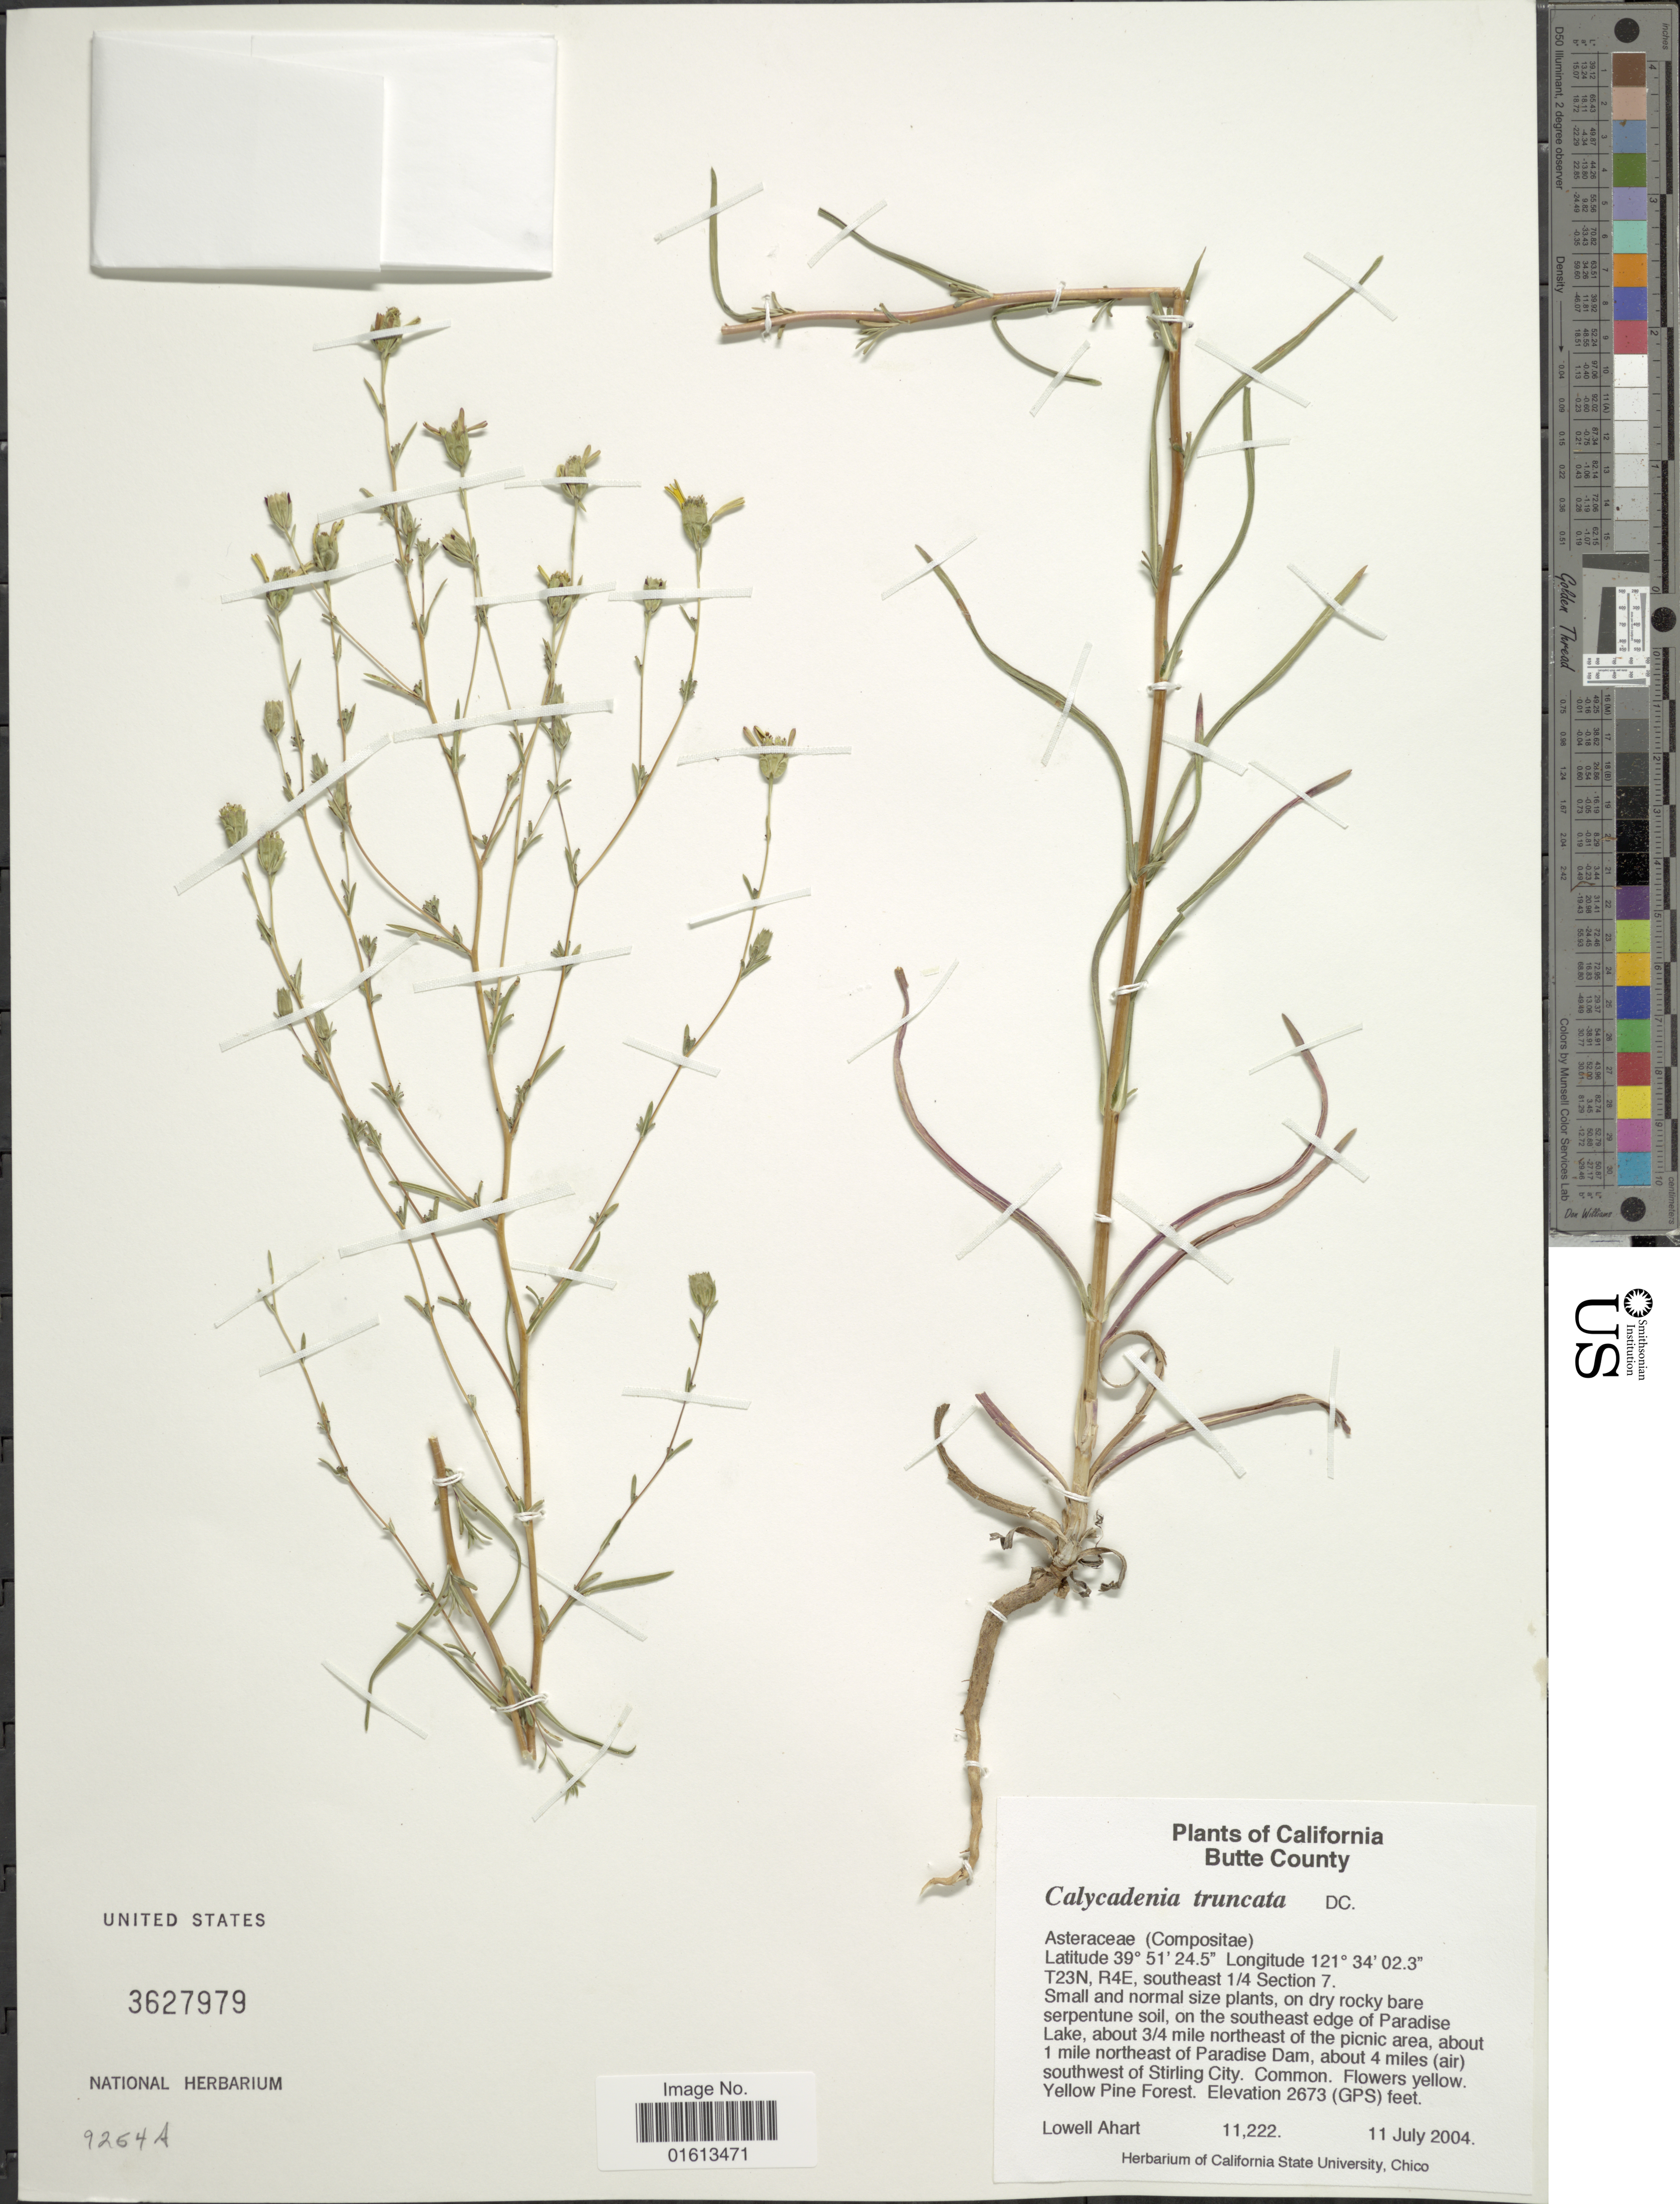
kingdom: Plantae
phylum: Tracheophyta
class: Magnoliopsida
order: Asterales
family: Asteraceae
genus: Calycadenia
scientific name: Calycadenia truncata subsp. truncata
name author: DC.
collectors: L. Ahart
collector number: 11222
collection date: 2004-07-11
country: United States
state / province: California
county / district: Butte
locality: Butte County, on the southeast edge of Paradise Lake, about 3/4 mile northeast of the picnic area, about 1 mile northeast of Paradise Dam, about 4 miles (air) southwest of Stirling City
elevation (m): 815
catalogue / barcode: US 3627979